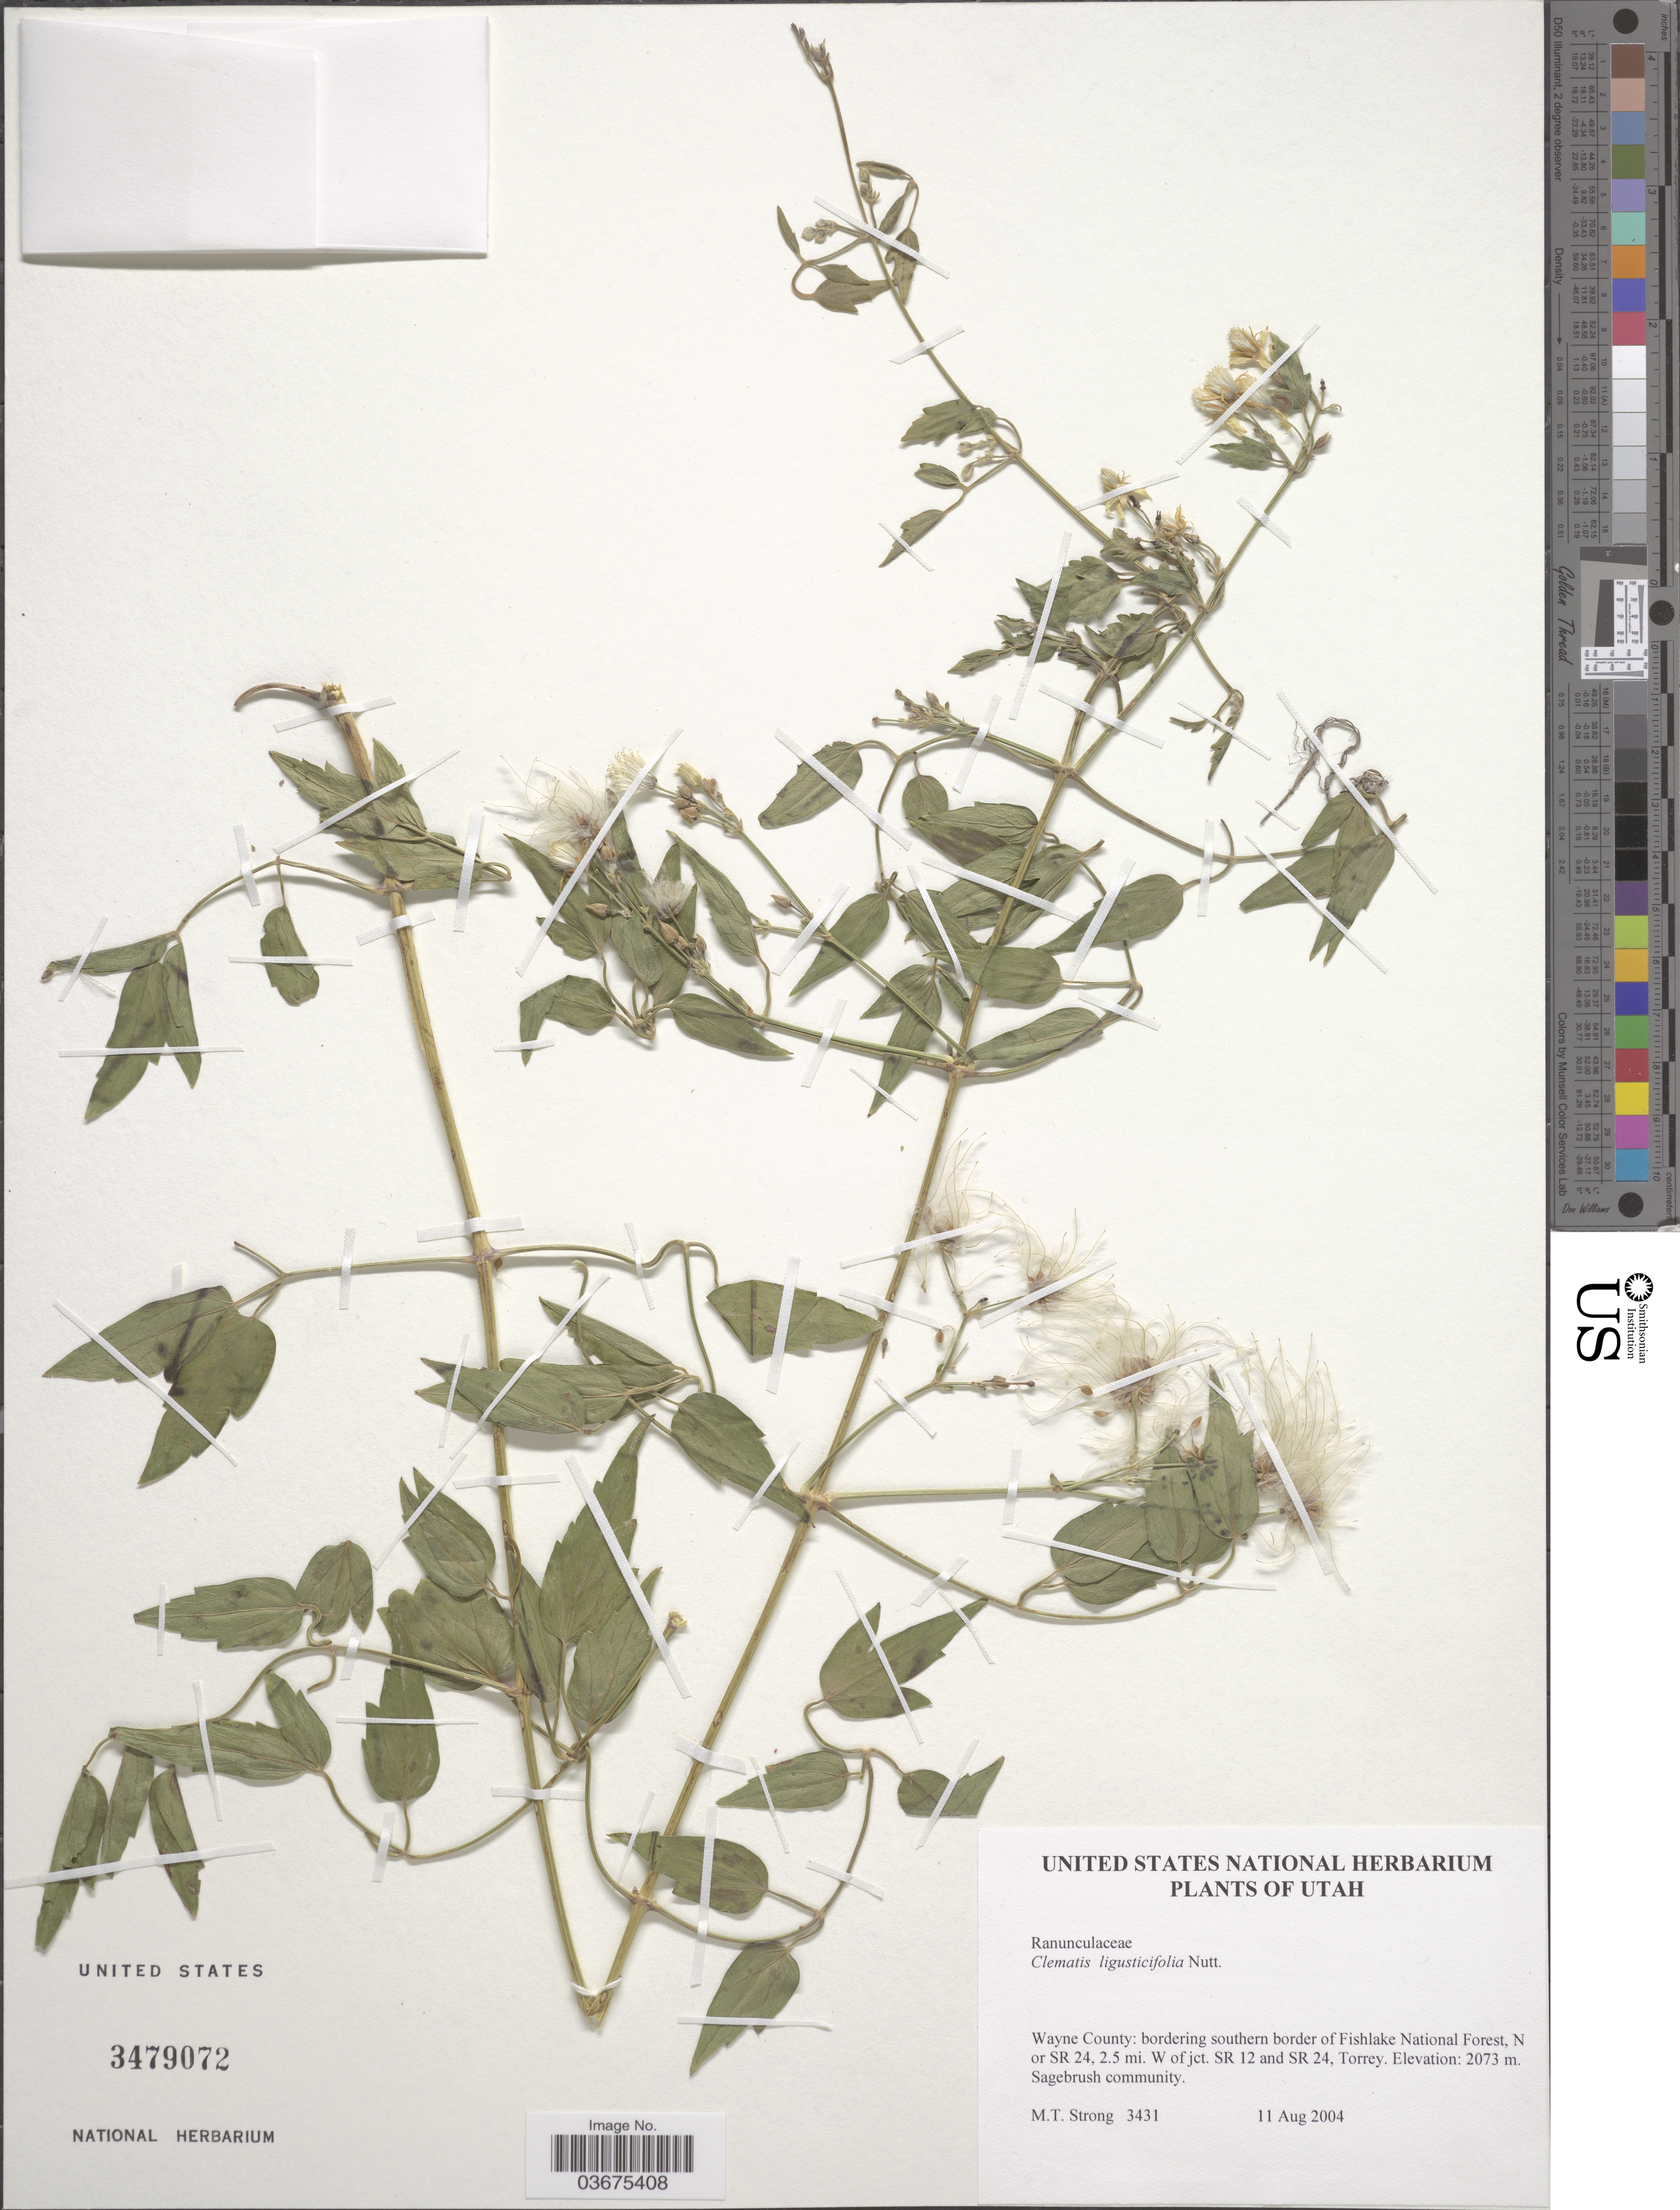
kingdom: Plantae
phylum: Tracheophyta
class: Magnoliopsida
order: Ranunculales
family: Ranunculaceae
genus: Clematis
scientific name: Clematis ligusticifolia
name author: Nutt.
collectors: M. T. Strong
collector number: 3431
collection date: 2004-08-11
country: United States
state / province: Utah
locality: Wayne County: bordering southern border of Fishlake National Forest, N or SR 24, 2.5 mi. W of jct. SR 12 and SR 24, Torrey.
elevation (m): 2073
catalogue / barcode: US 3479072